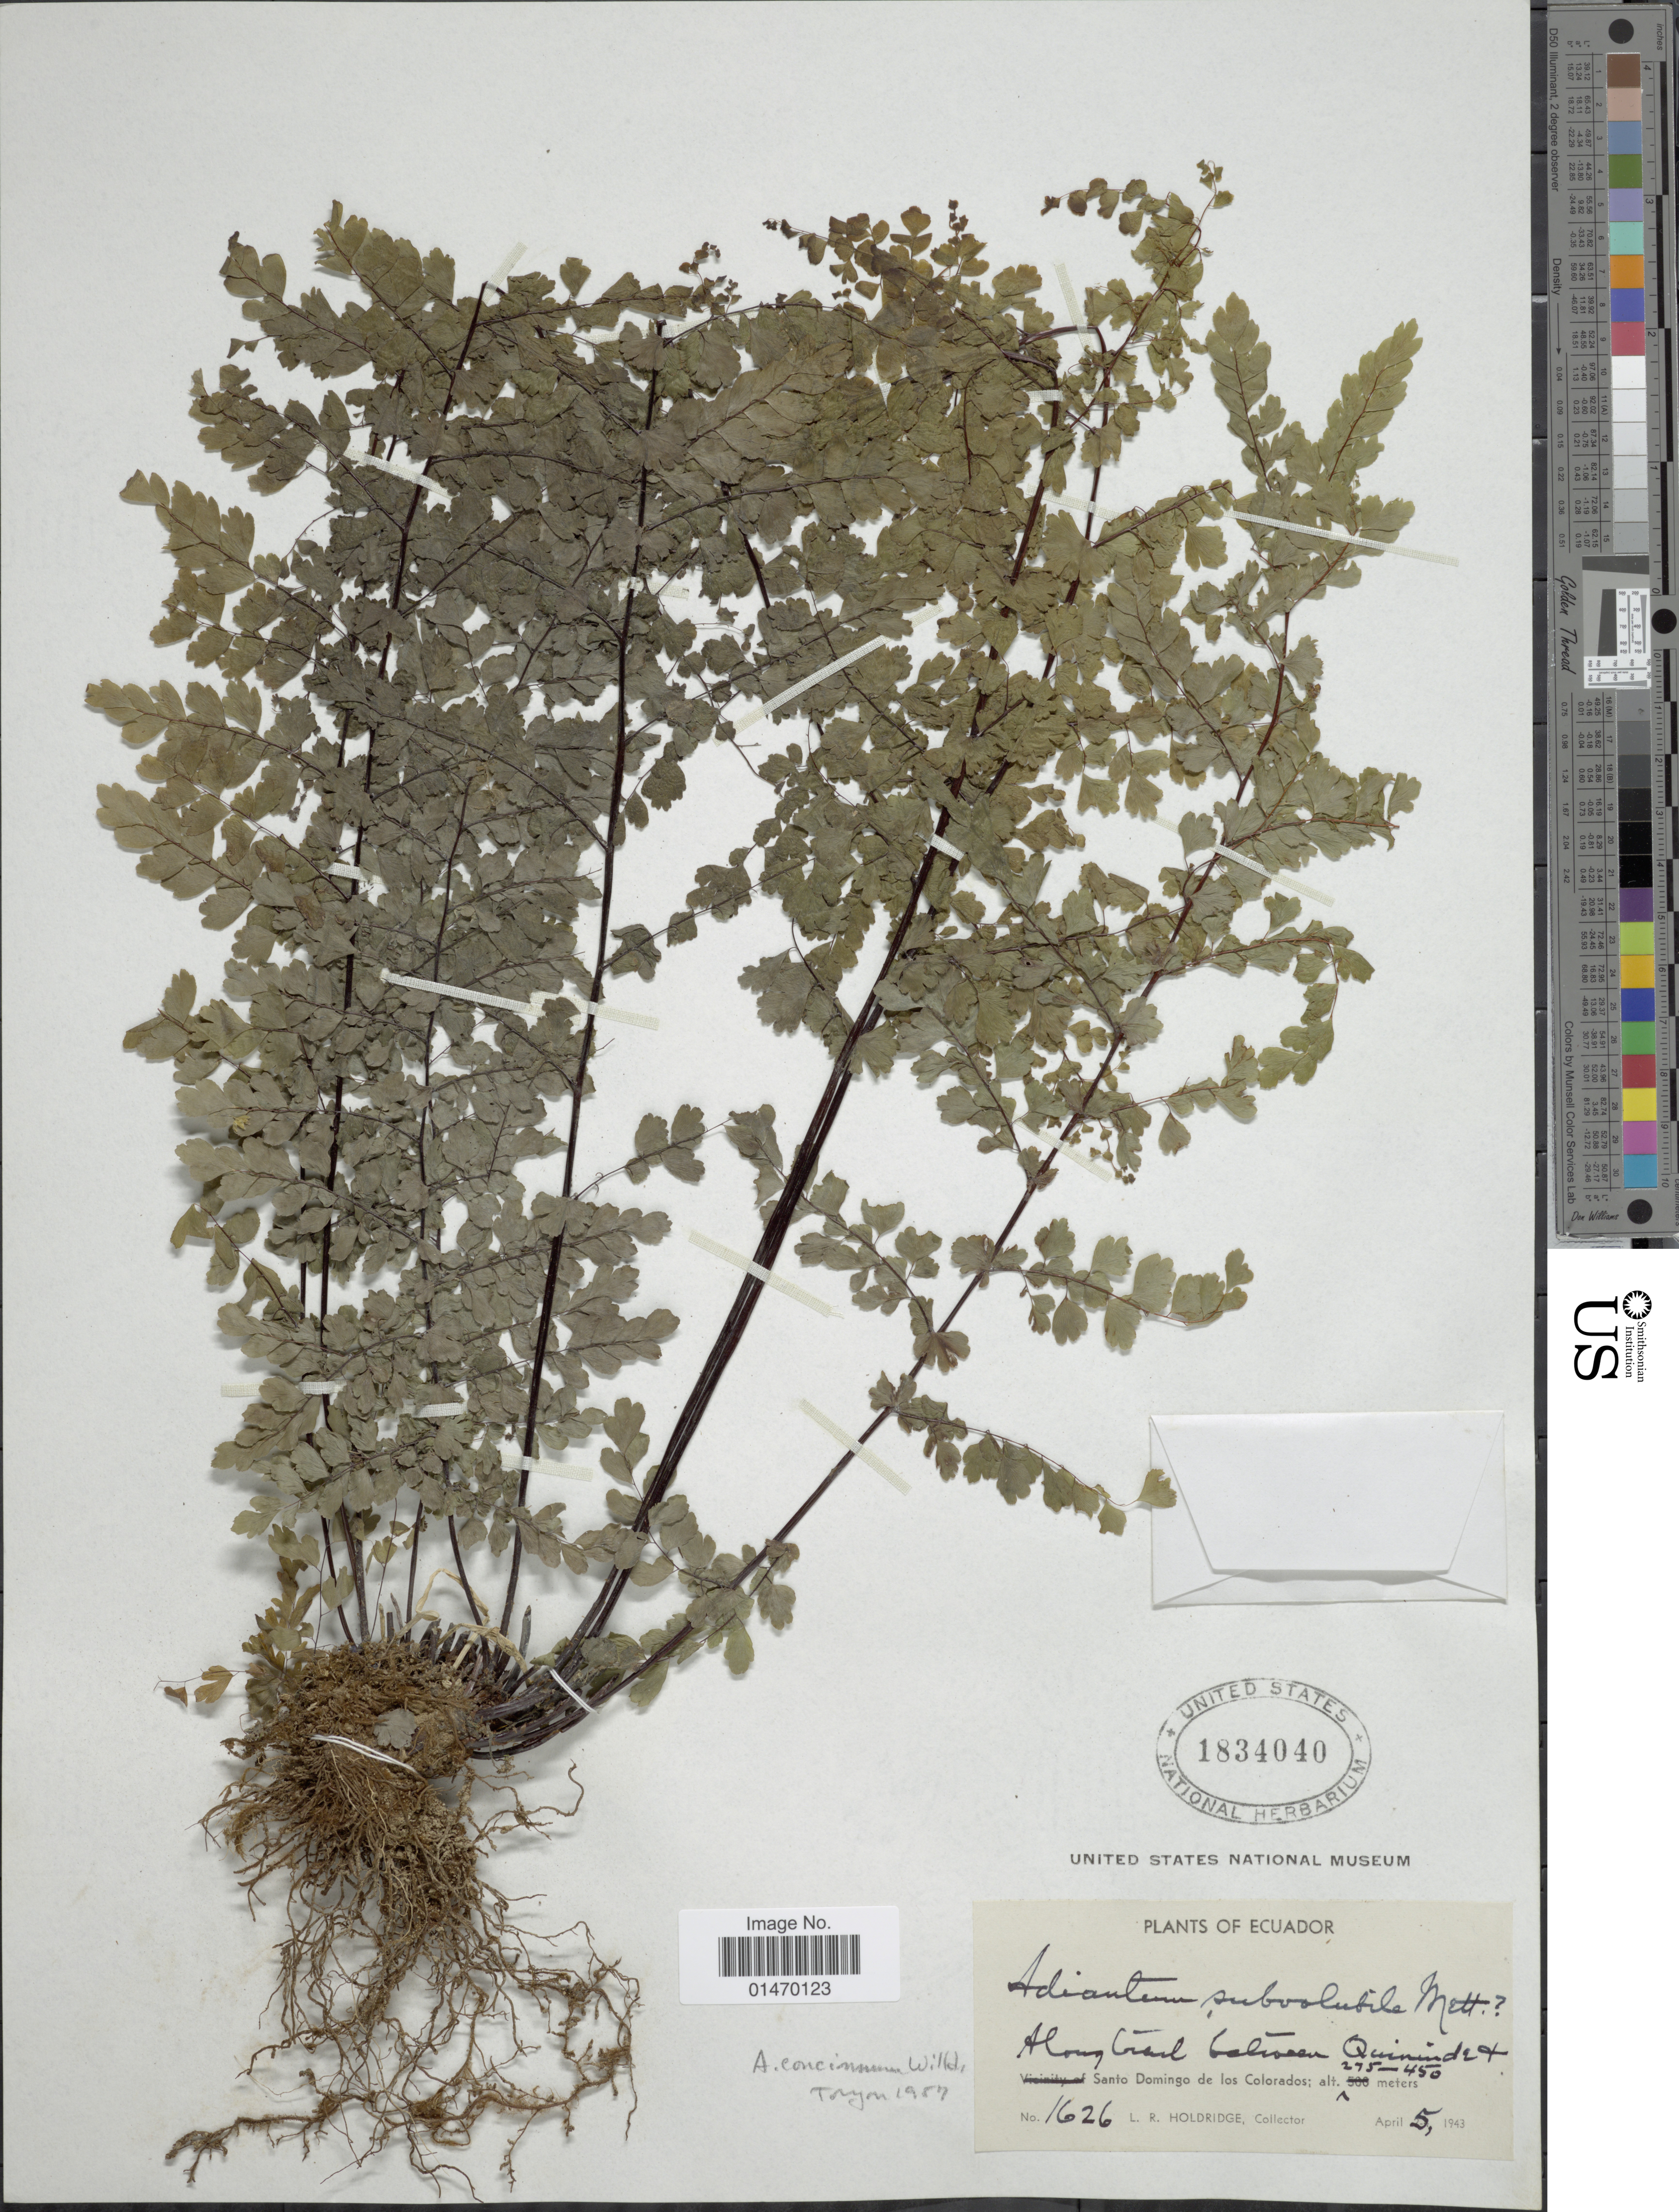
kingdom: Plantae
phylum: Tracheophyta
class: Polypodiopsida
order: Polypodiales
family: Pteridaceae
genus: Adiantum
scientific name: Adiantum concinnum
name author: Humb. & Bonpl. ex Willd.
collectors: L. Holdridge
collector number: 1626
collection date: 1943-04-05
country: Ecuador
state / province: Tsáchilas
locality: Santo Domingo de los Colorados.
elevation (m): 275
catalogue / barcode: US 1834040